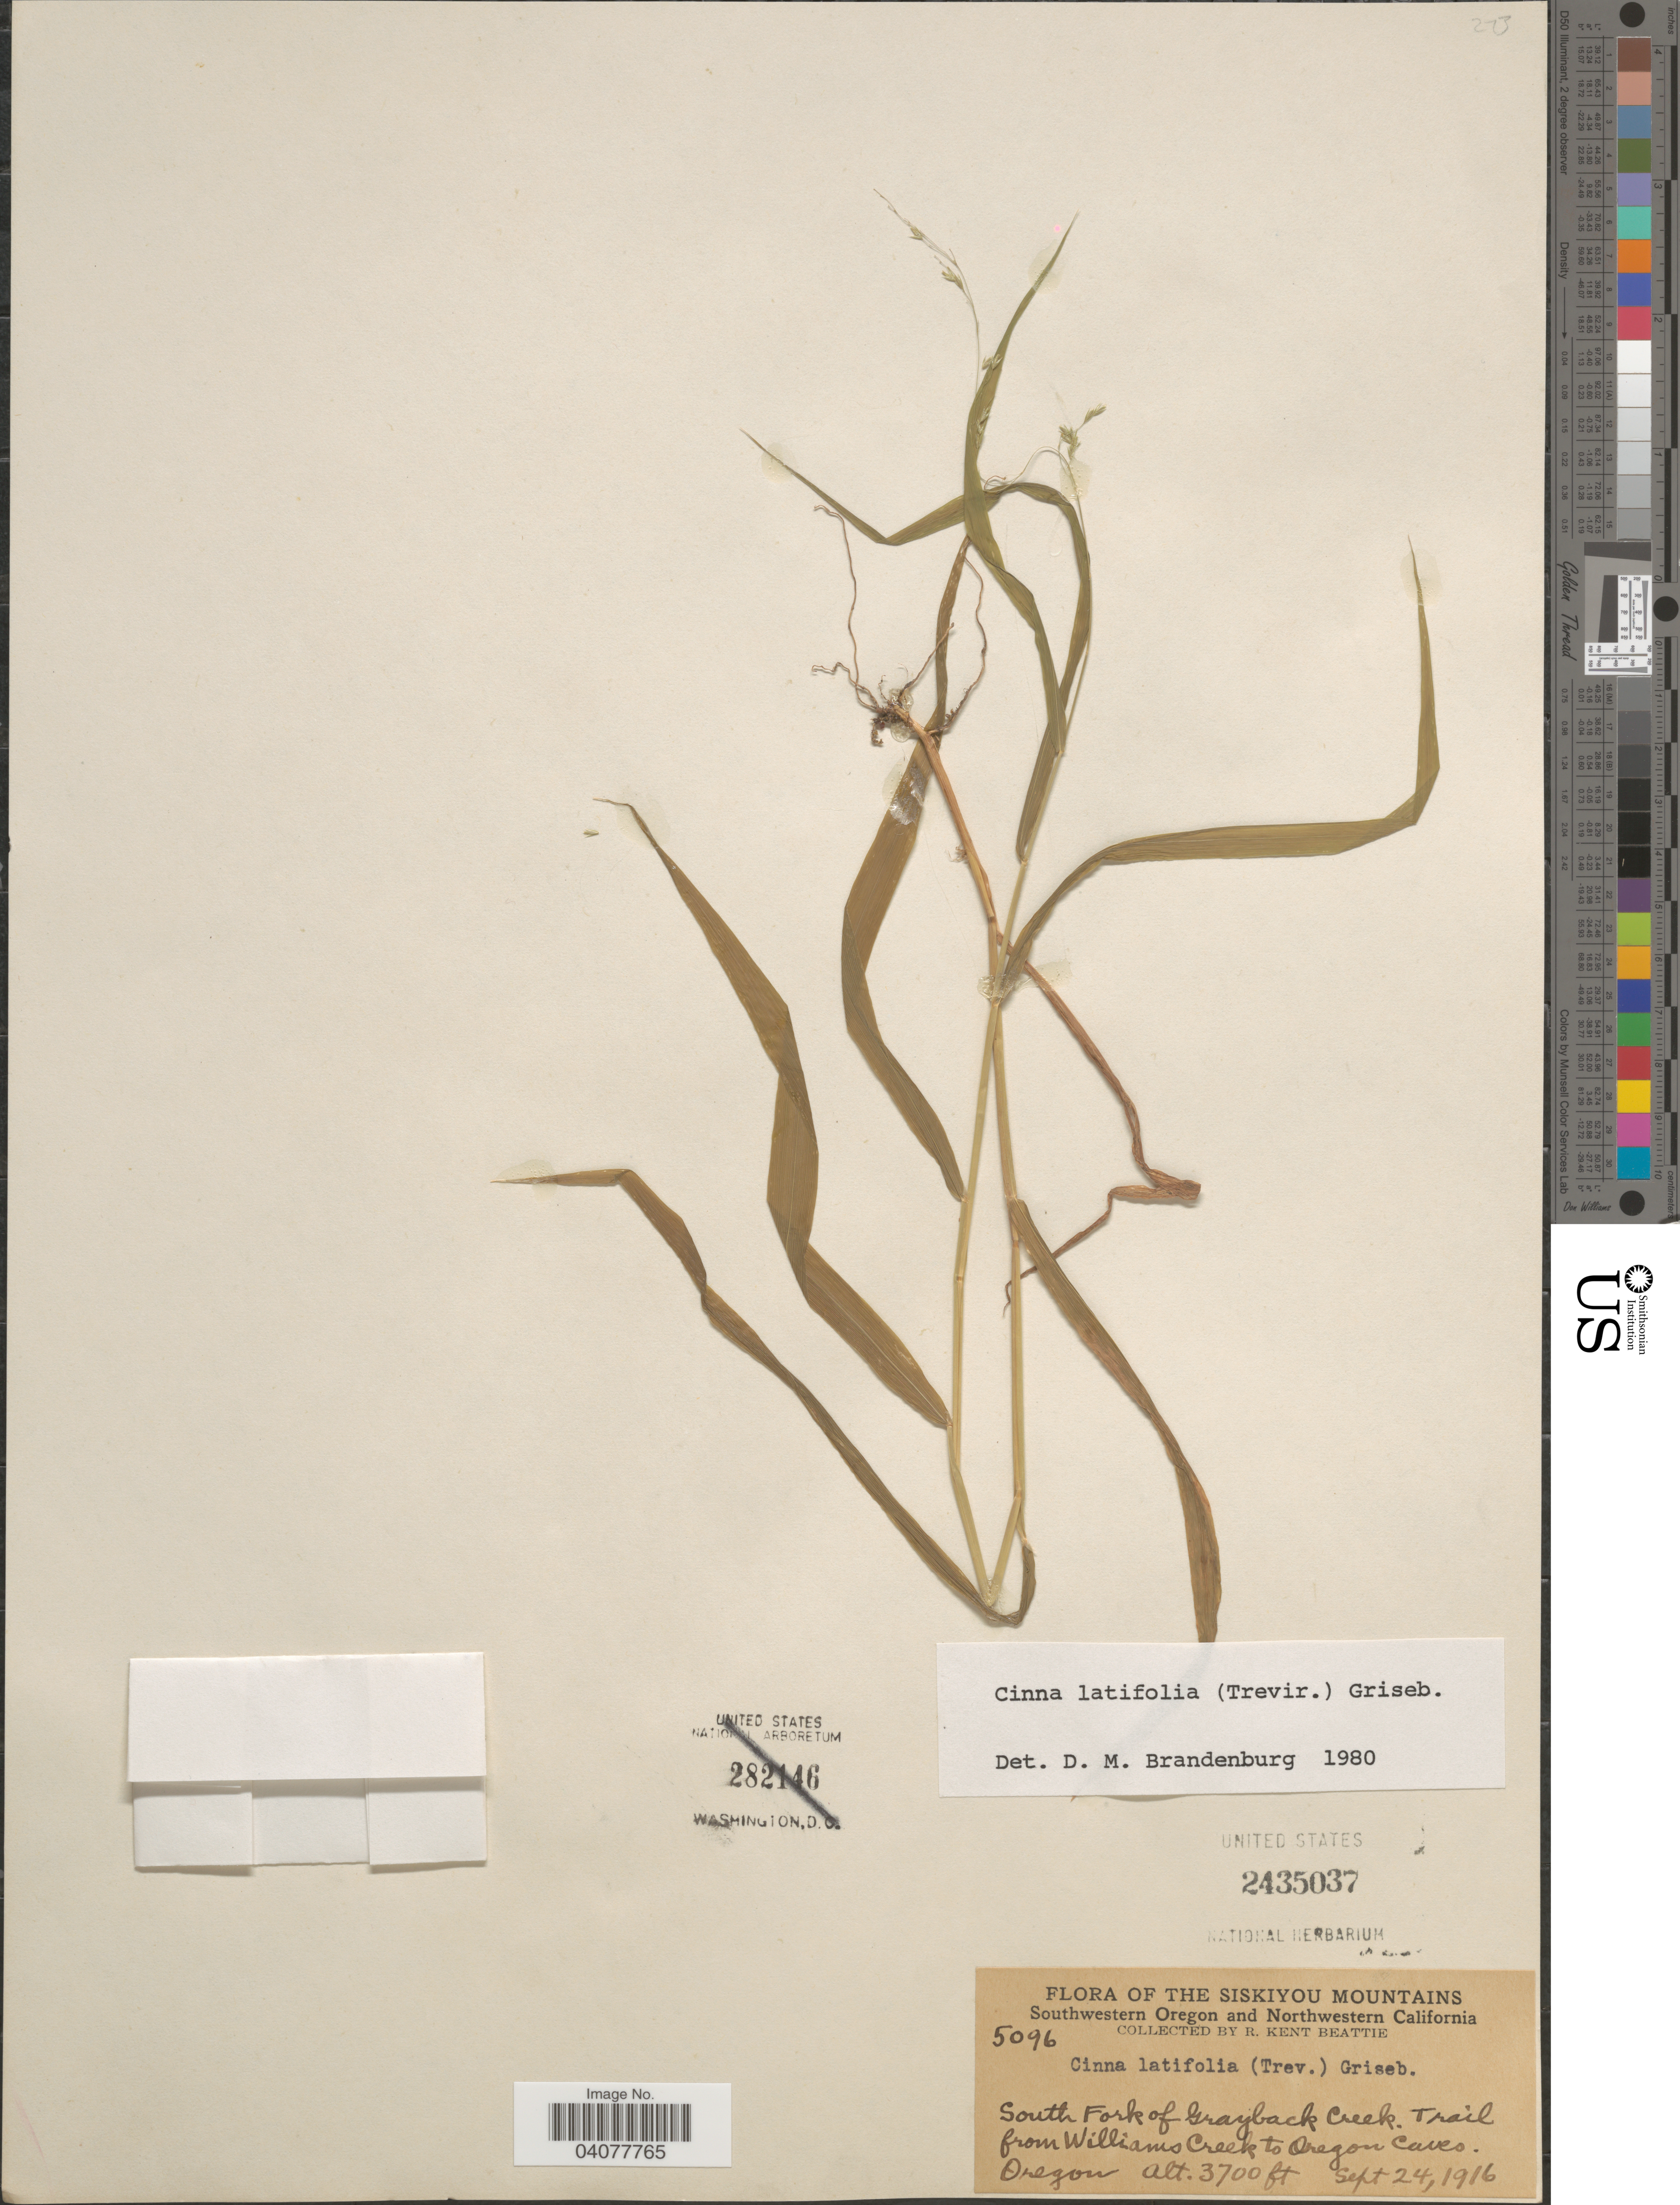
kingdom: Plantae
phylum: Tracheophyta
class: Liliopsida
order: Poales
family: Poaceae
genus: Cinna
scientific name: Cinna latifolia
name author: (Trevir. ex Goeppert) Griseb.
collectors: R. K. Beattie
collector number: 5096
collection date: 1916-09-24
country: United States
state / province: Oregon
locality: Siskiyou Mountains. Southwestern Oregon. South Fork and Grayback Creek. Trail from Williams Creek to Oregon Caves.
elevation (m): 1128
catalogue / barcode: US 2435037